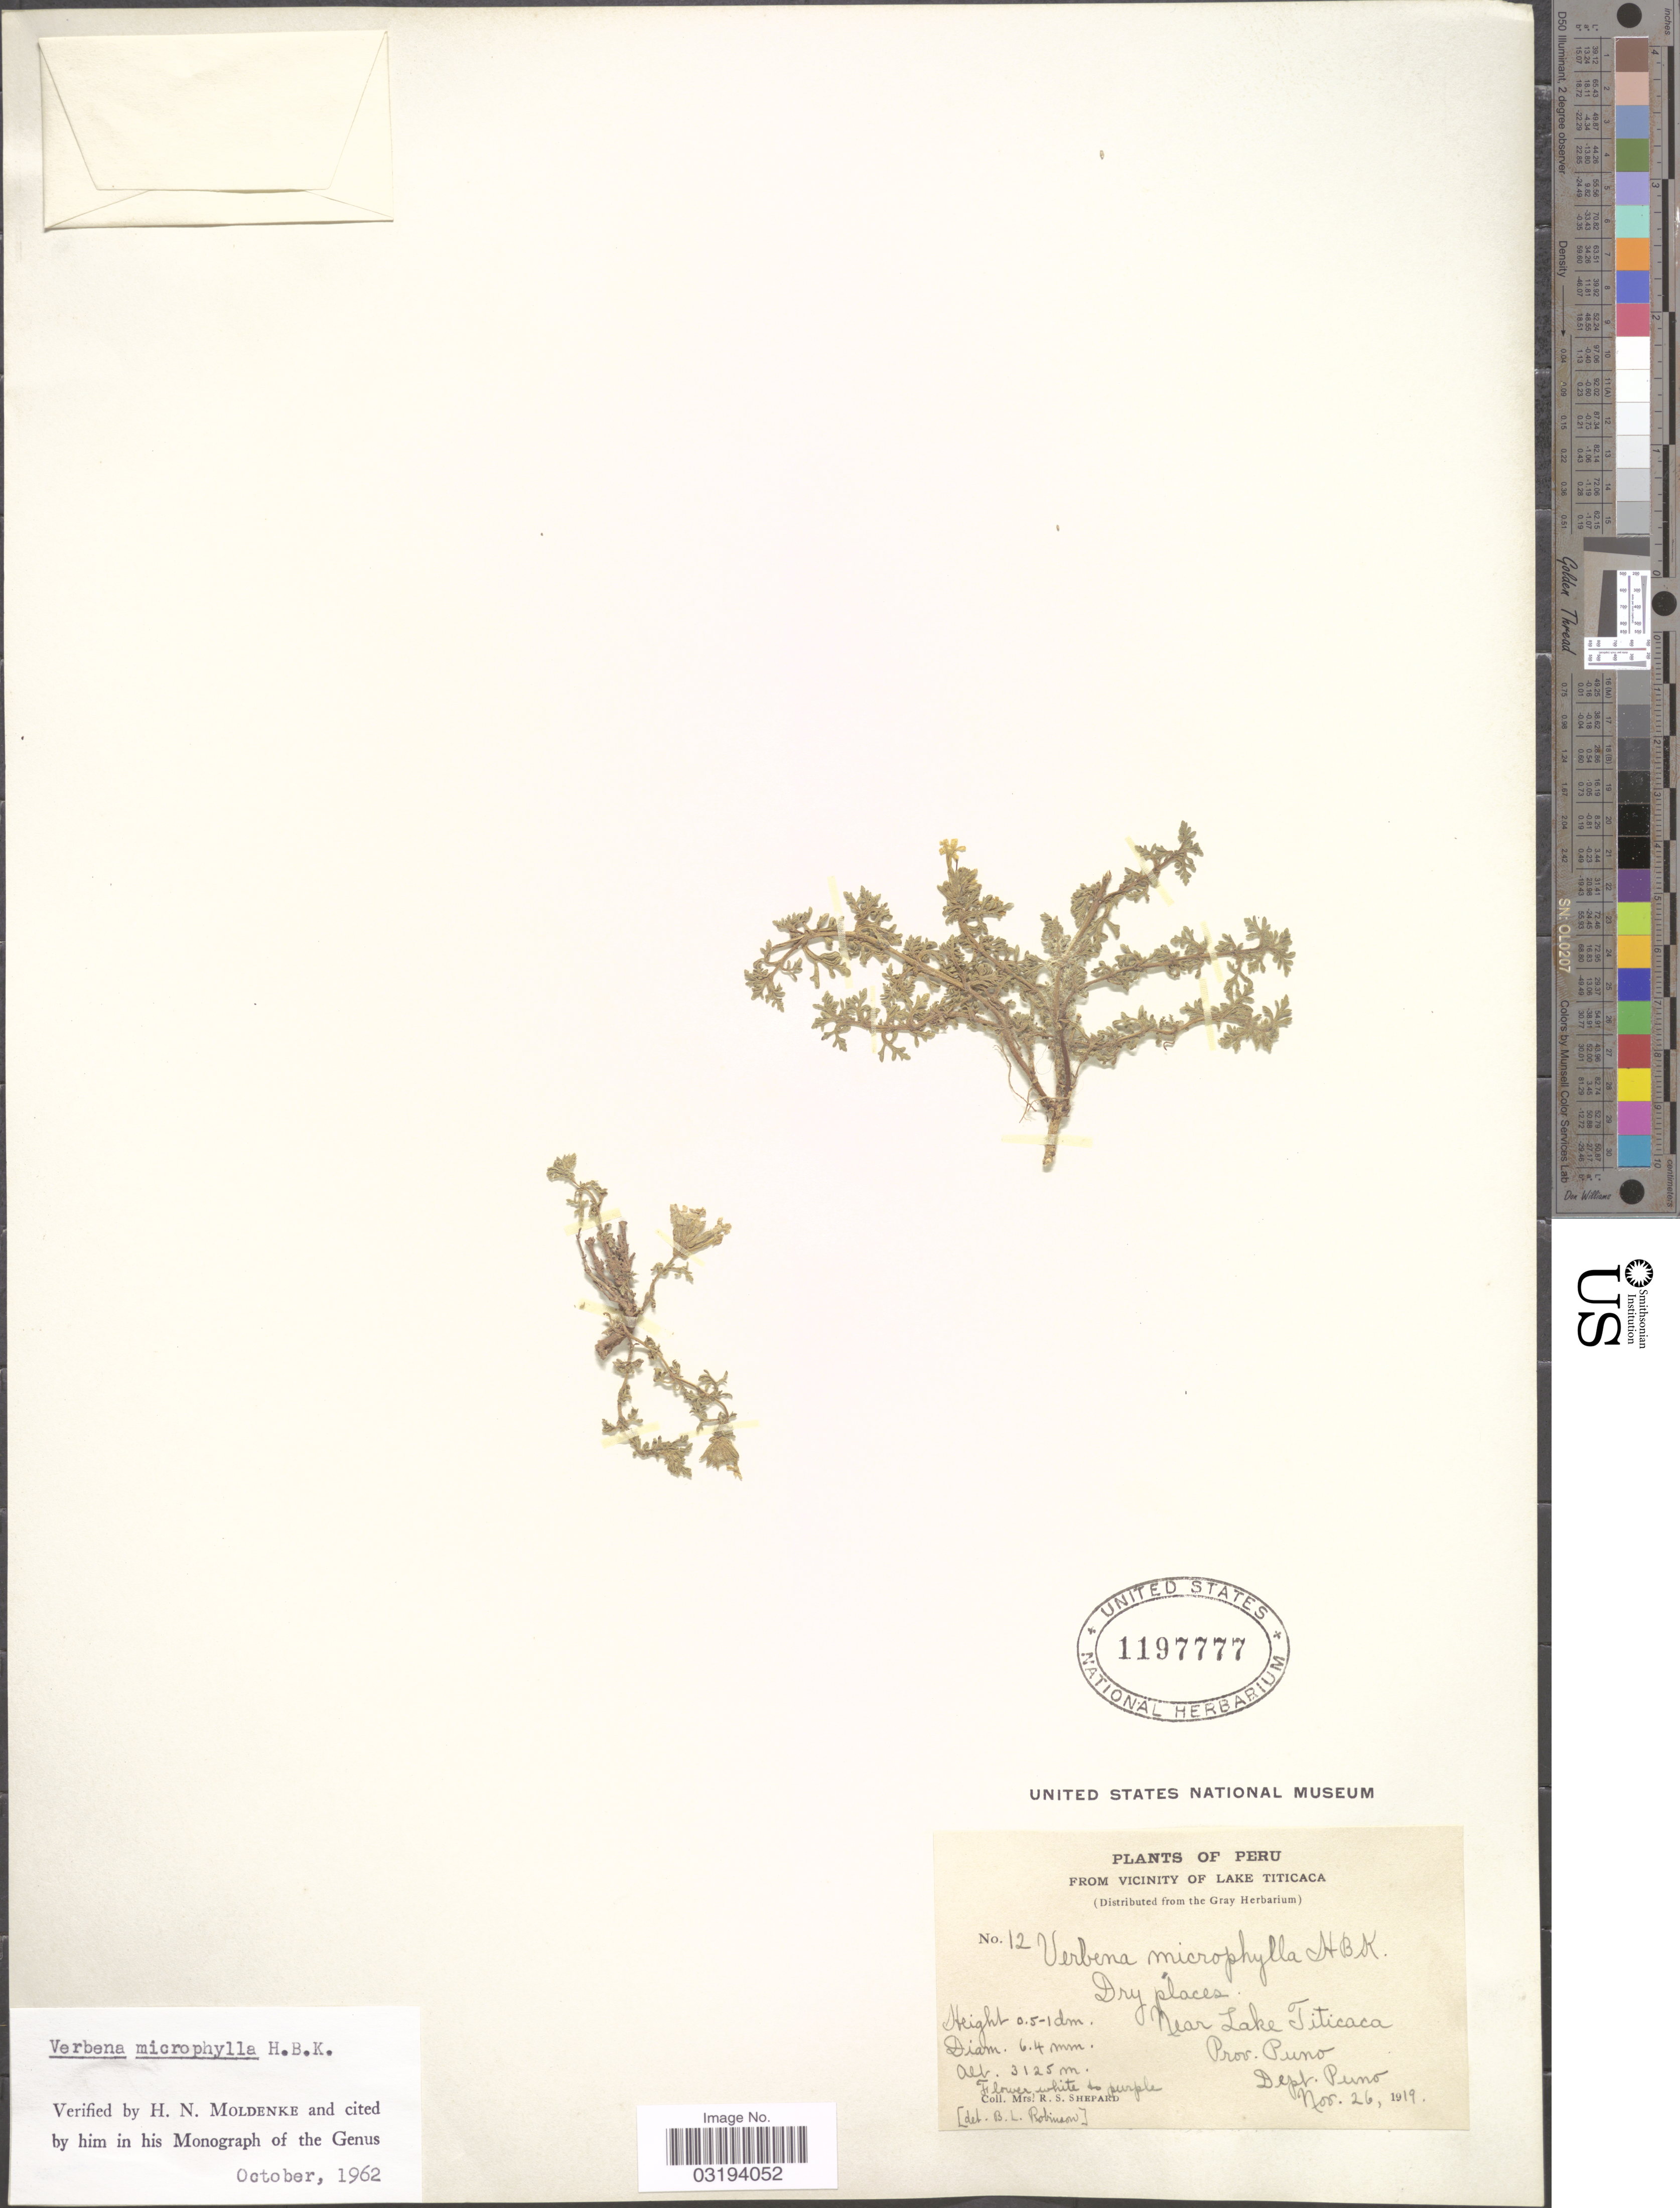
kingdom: Plantae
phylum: Tracheophyta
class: Magnoliopsida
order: Lamiales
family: Verbenaceae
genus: Verbena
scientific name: Verbena microphylla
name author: Kunth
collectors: R. Shepard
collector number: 12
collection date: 1919-11-26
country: Peru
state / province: Puno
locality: From vicinity of Lake Titicaca. Near Lake Titicaca. Dept. Puno.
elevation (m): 3125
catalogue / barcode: US 1197777